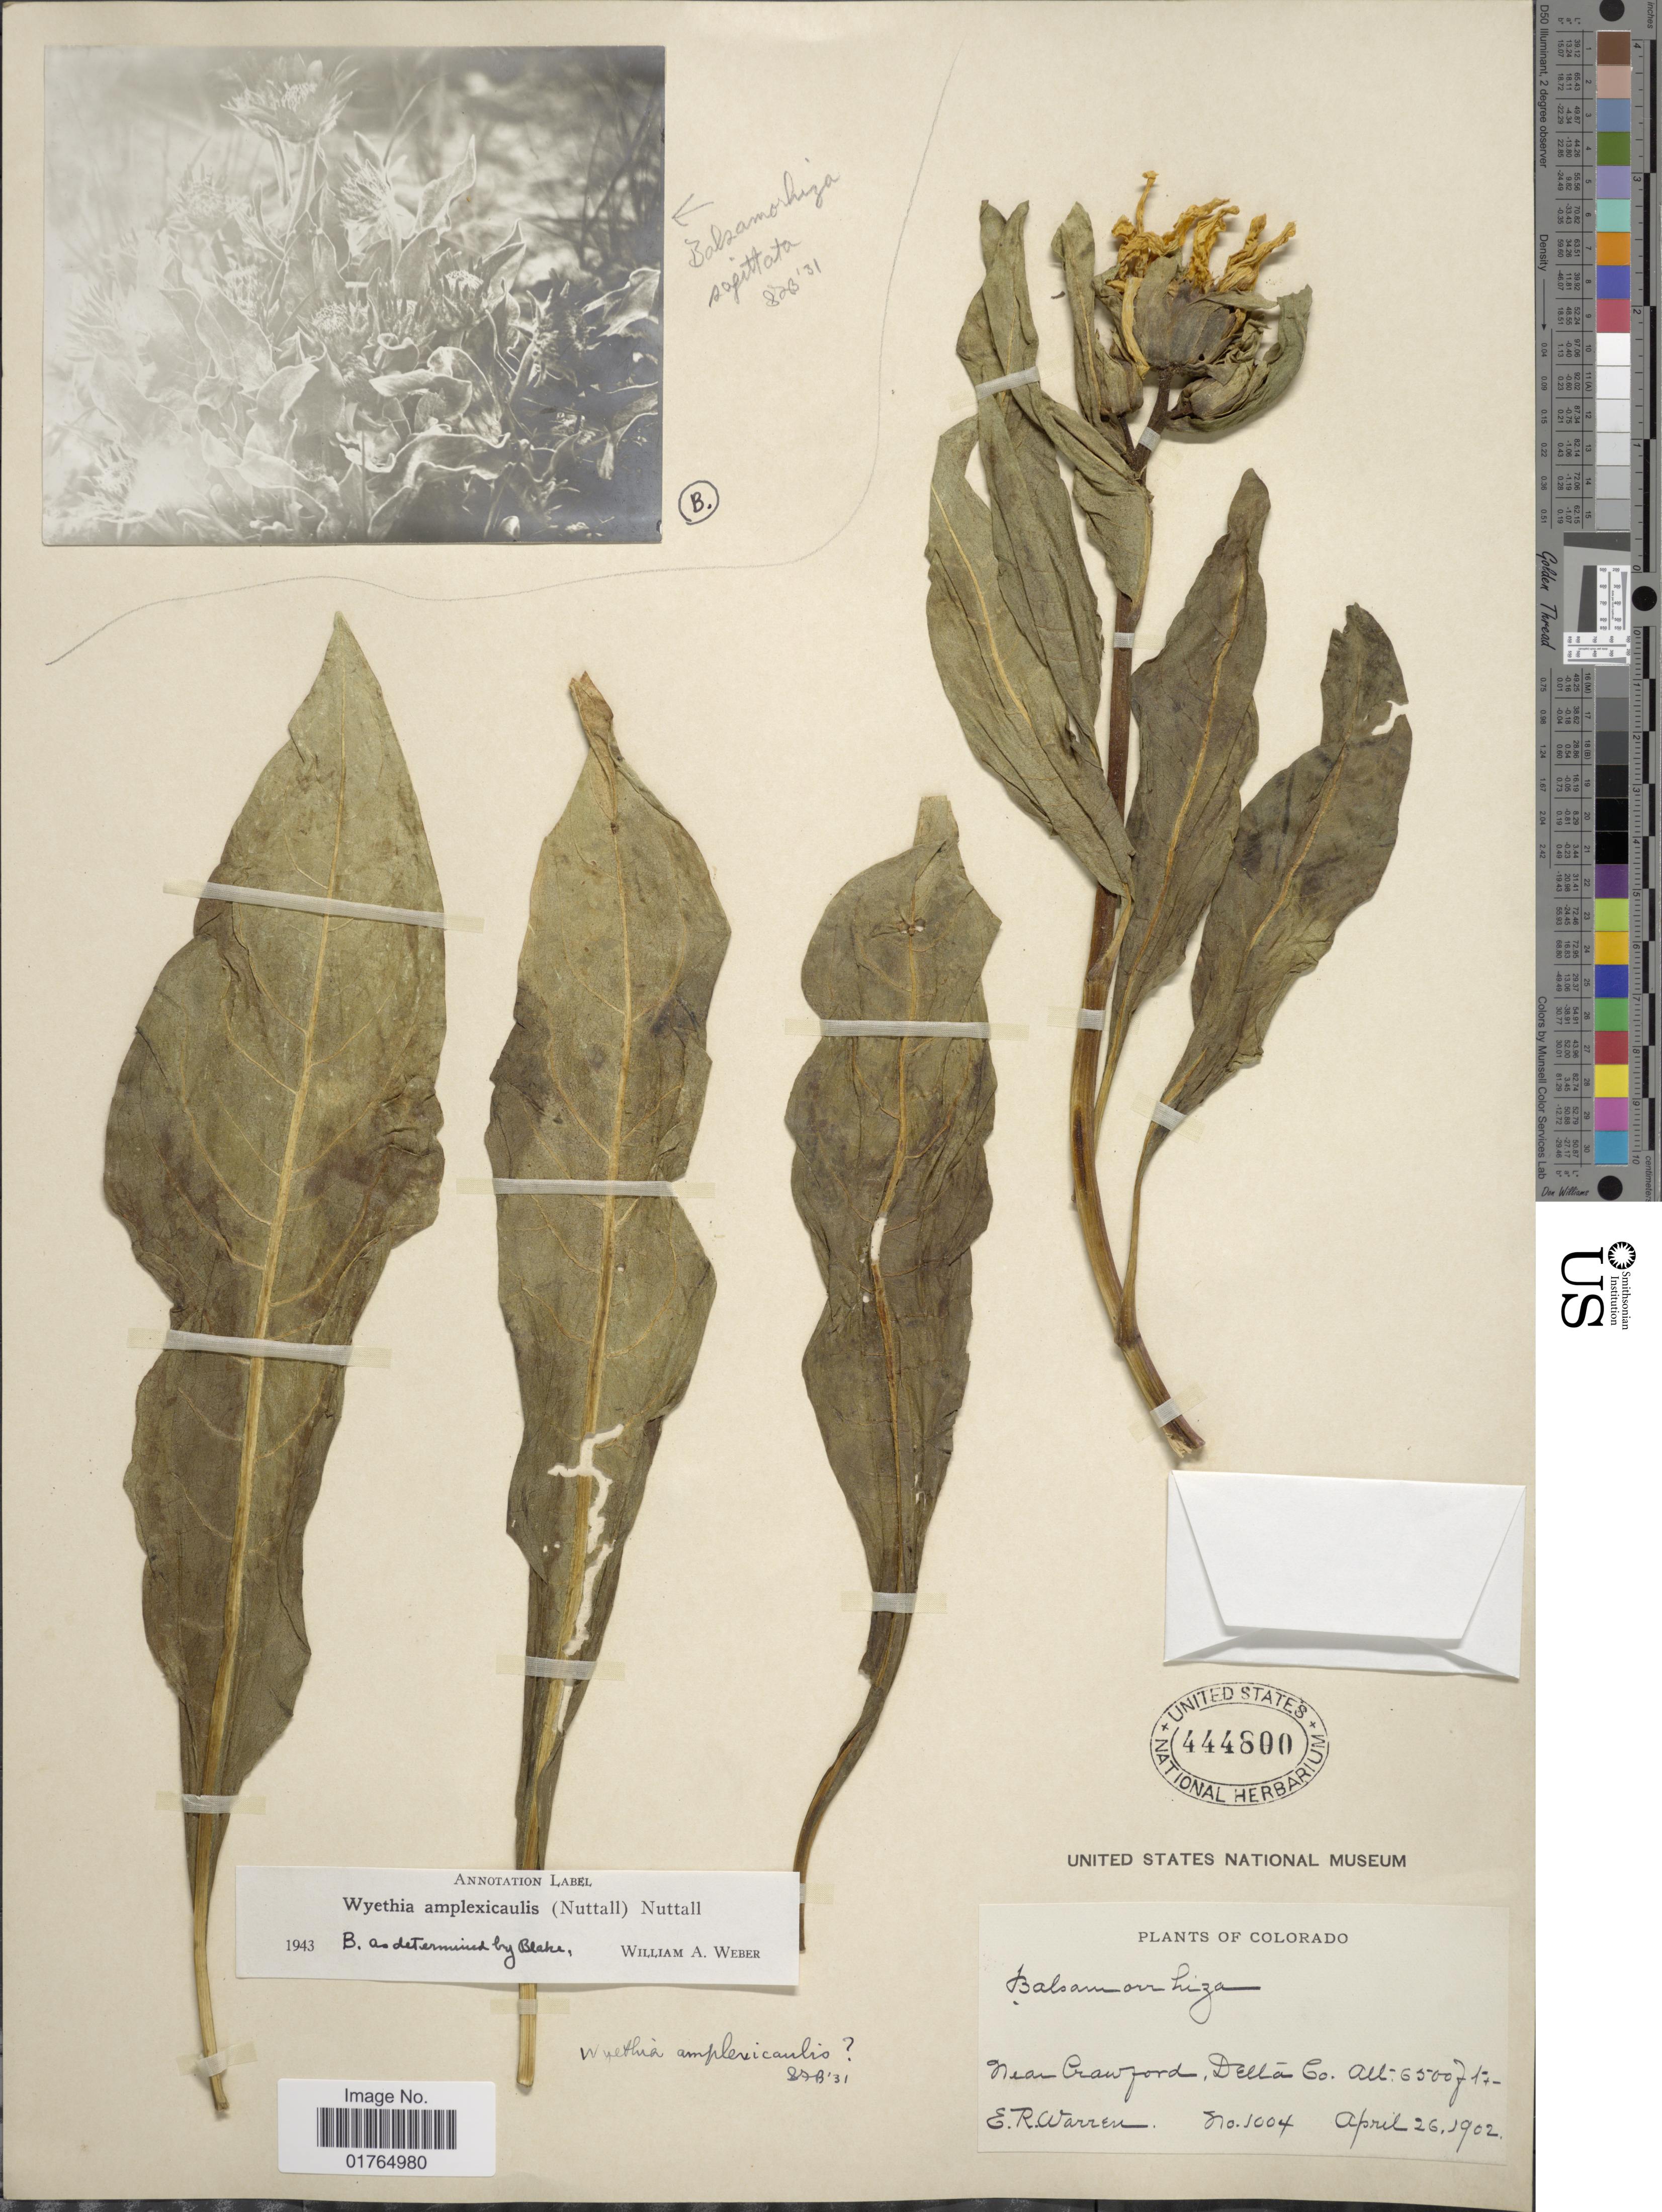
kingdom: Plantae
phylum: Tracheophyta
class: Magnoliopsida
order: Asterales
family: Asteraceae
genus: Wyethia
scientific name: Wyethia amplexicaulis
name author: Nutt.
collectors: E. Warren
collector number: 1004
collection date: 1902-04-26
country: United States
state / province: Colorado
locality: Near Crawford, Delta Co.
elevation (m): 1981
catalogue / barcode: US 444800